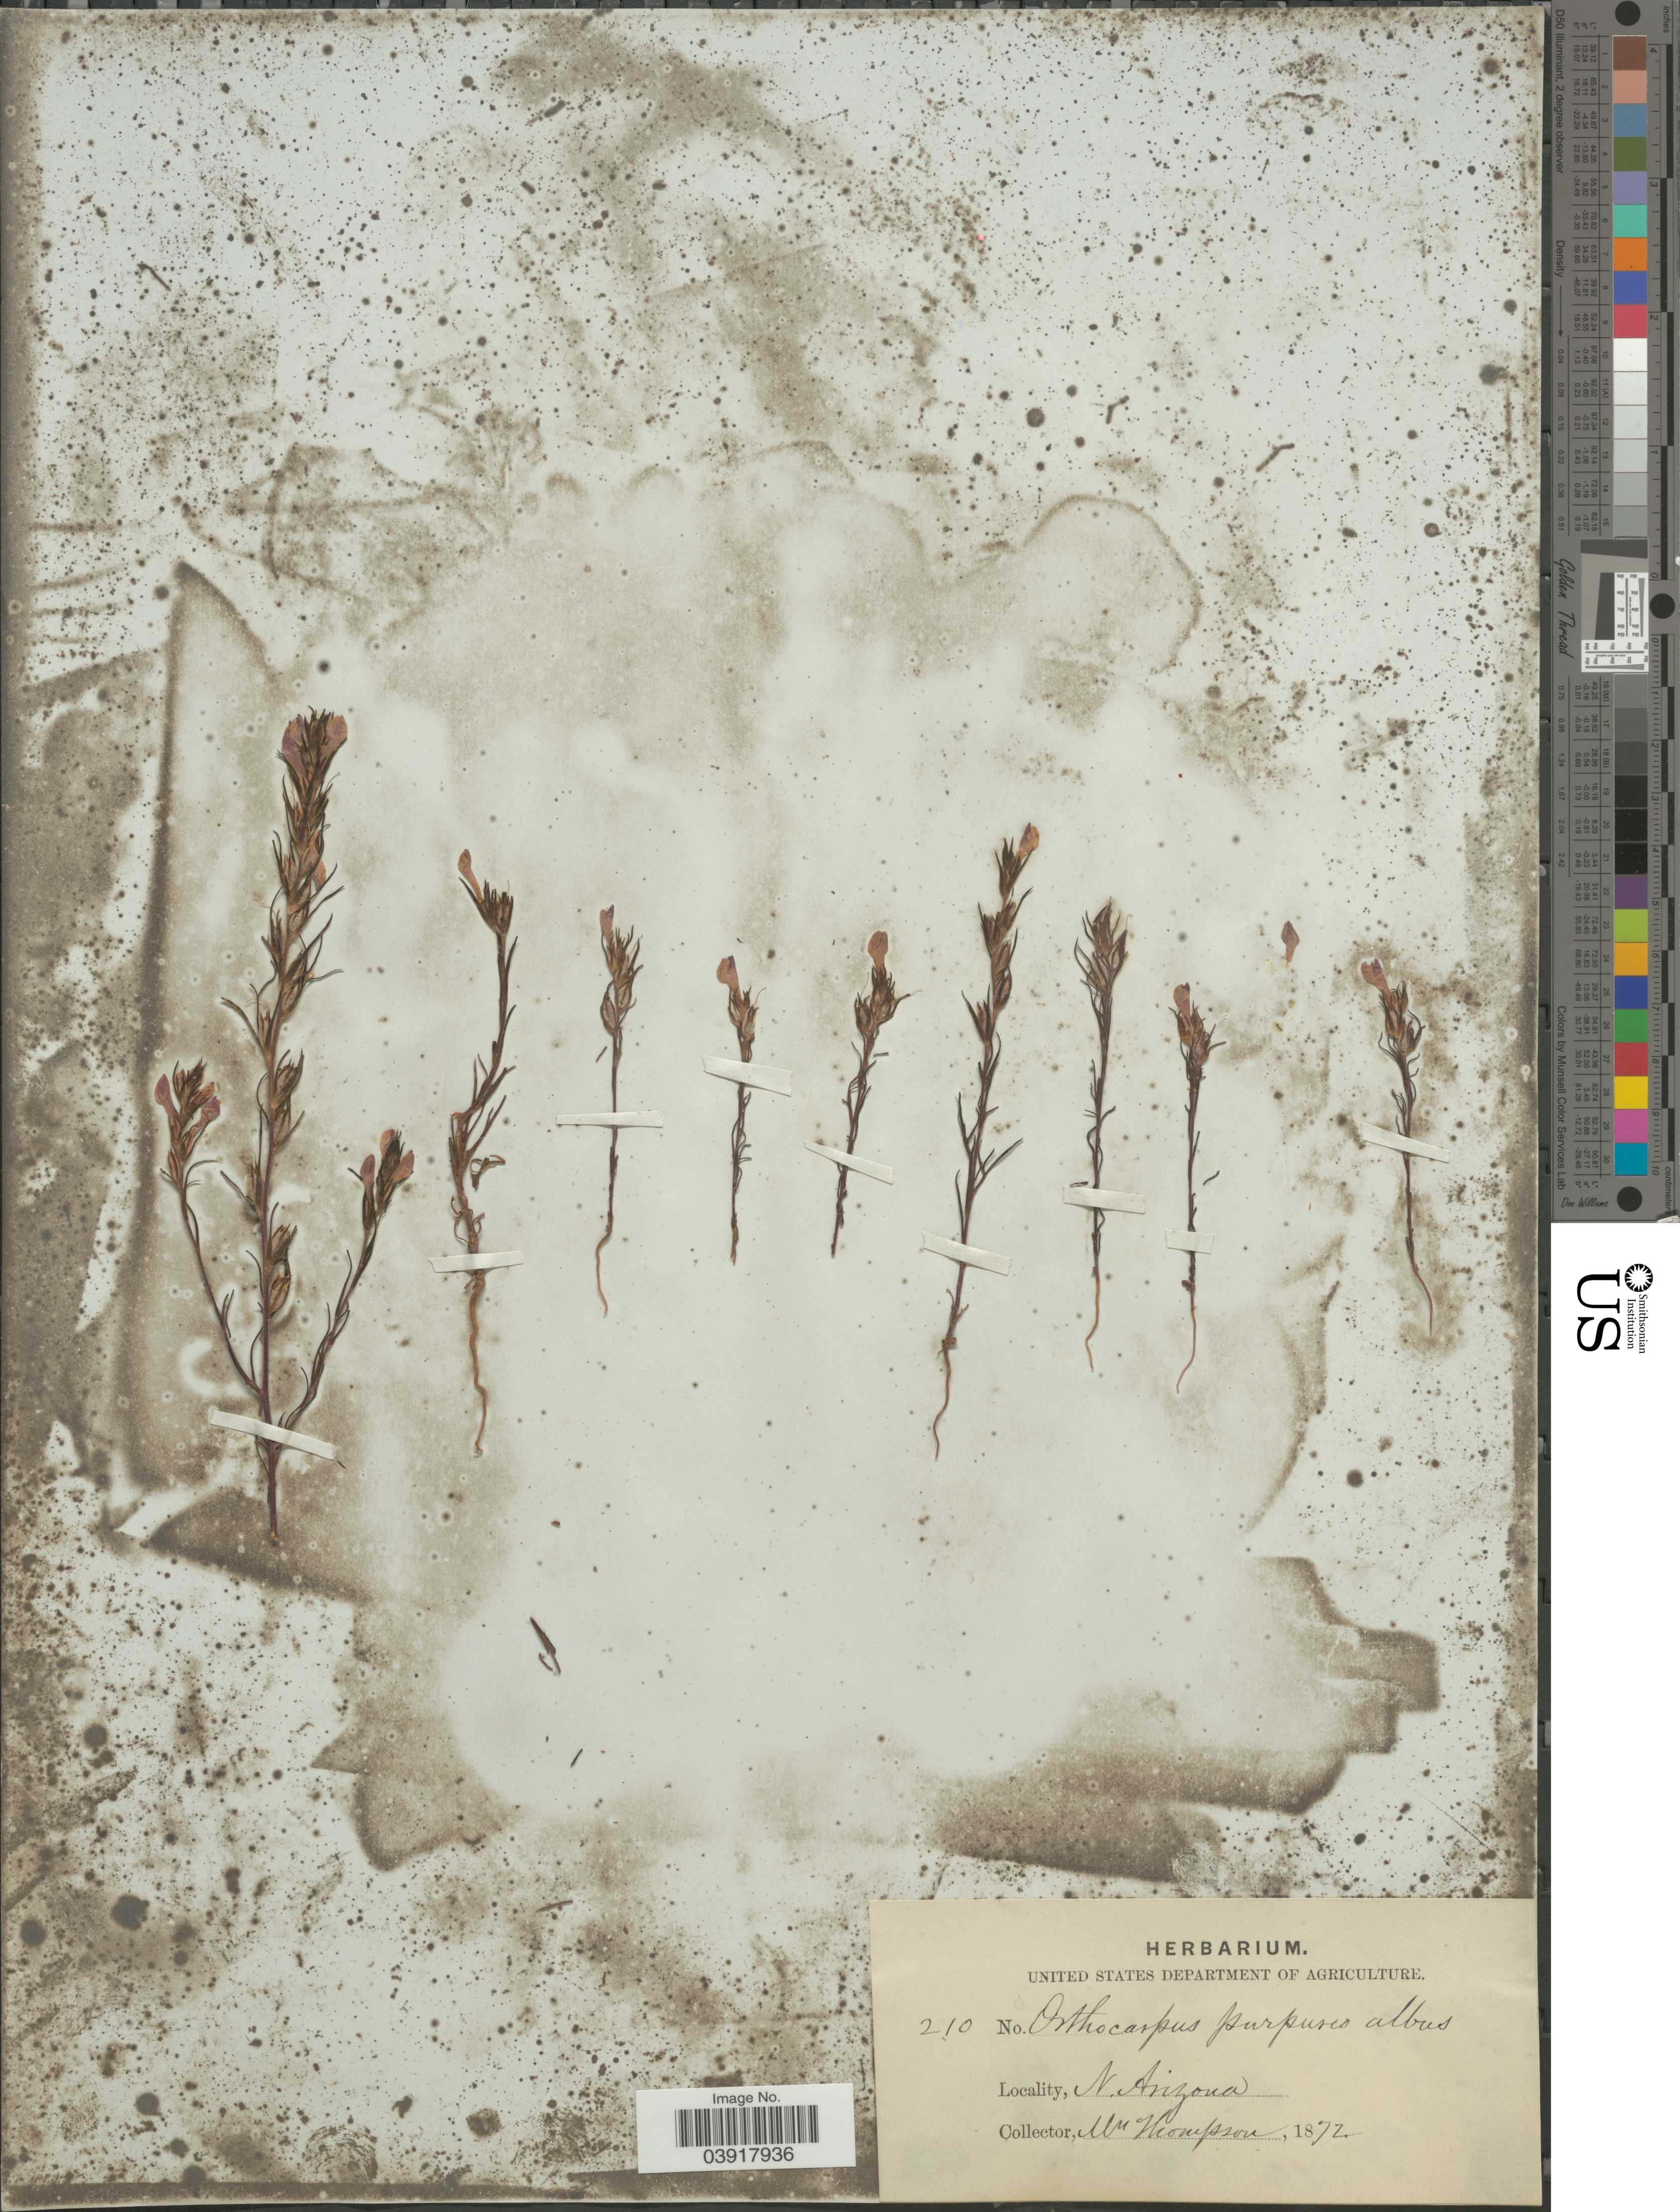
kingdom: Plantae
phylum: Tracheophyta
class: Magnoliopsida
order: Lamiales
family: Orobanchaceae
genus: Orthocarpus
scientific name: Orthocarpus purpureo-albus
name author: A. Gray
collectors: Thompson, --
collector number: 210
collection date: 1872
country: United States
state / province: Arizona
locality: N. Arizona.